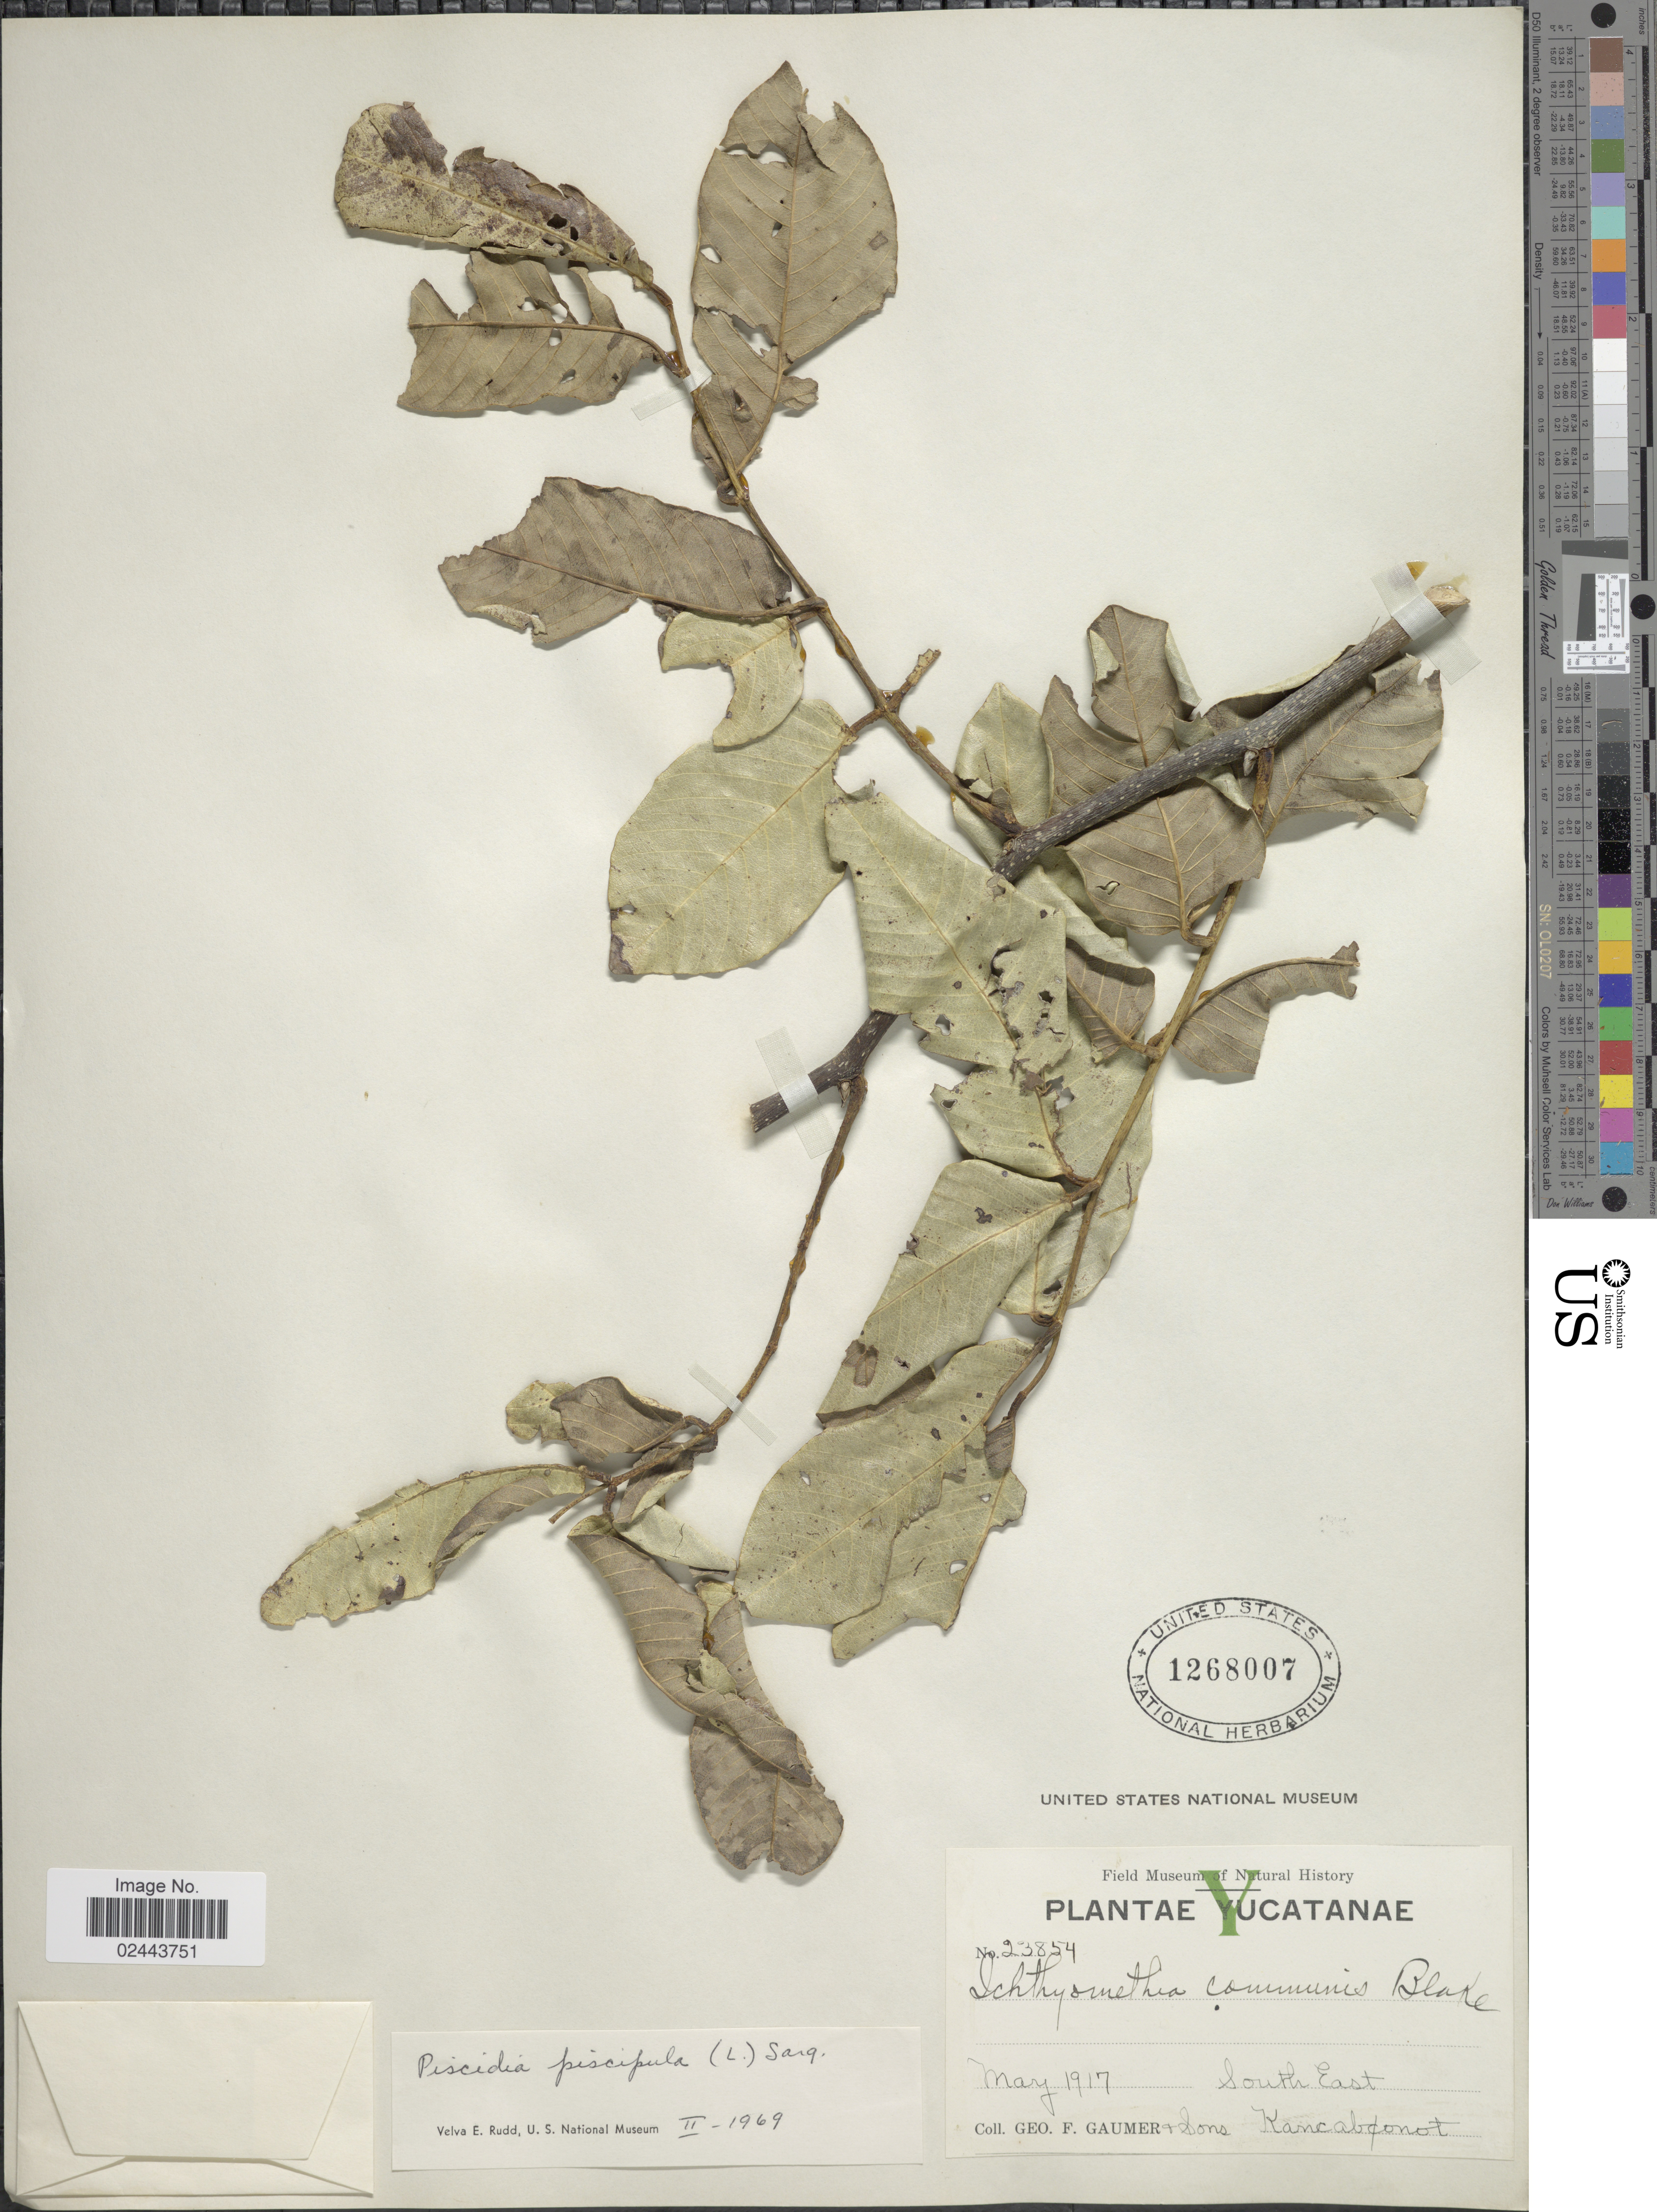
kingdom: Plantae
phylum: Tracheophyta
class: Magnoliopsida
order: Fabales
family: Fabaceae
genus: Piscidia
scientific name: Piscidia piscipula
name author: (L.) Sarg.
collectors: G. F. Gaumer & & Sons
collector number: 23854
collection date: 1917-05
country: Mexico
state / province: Yucatán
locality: Yucatanae, South East, Kancabonot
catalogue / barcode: US 1268007